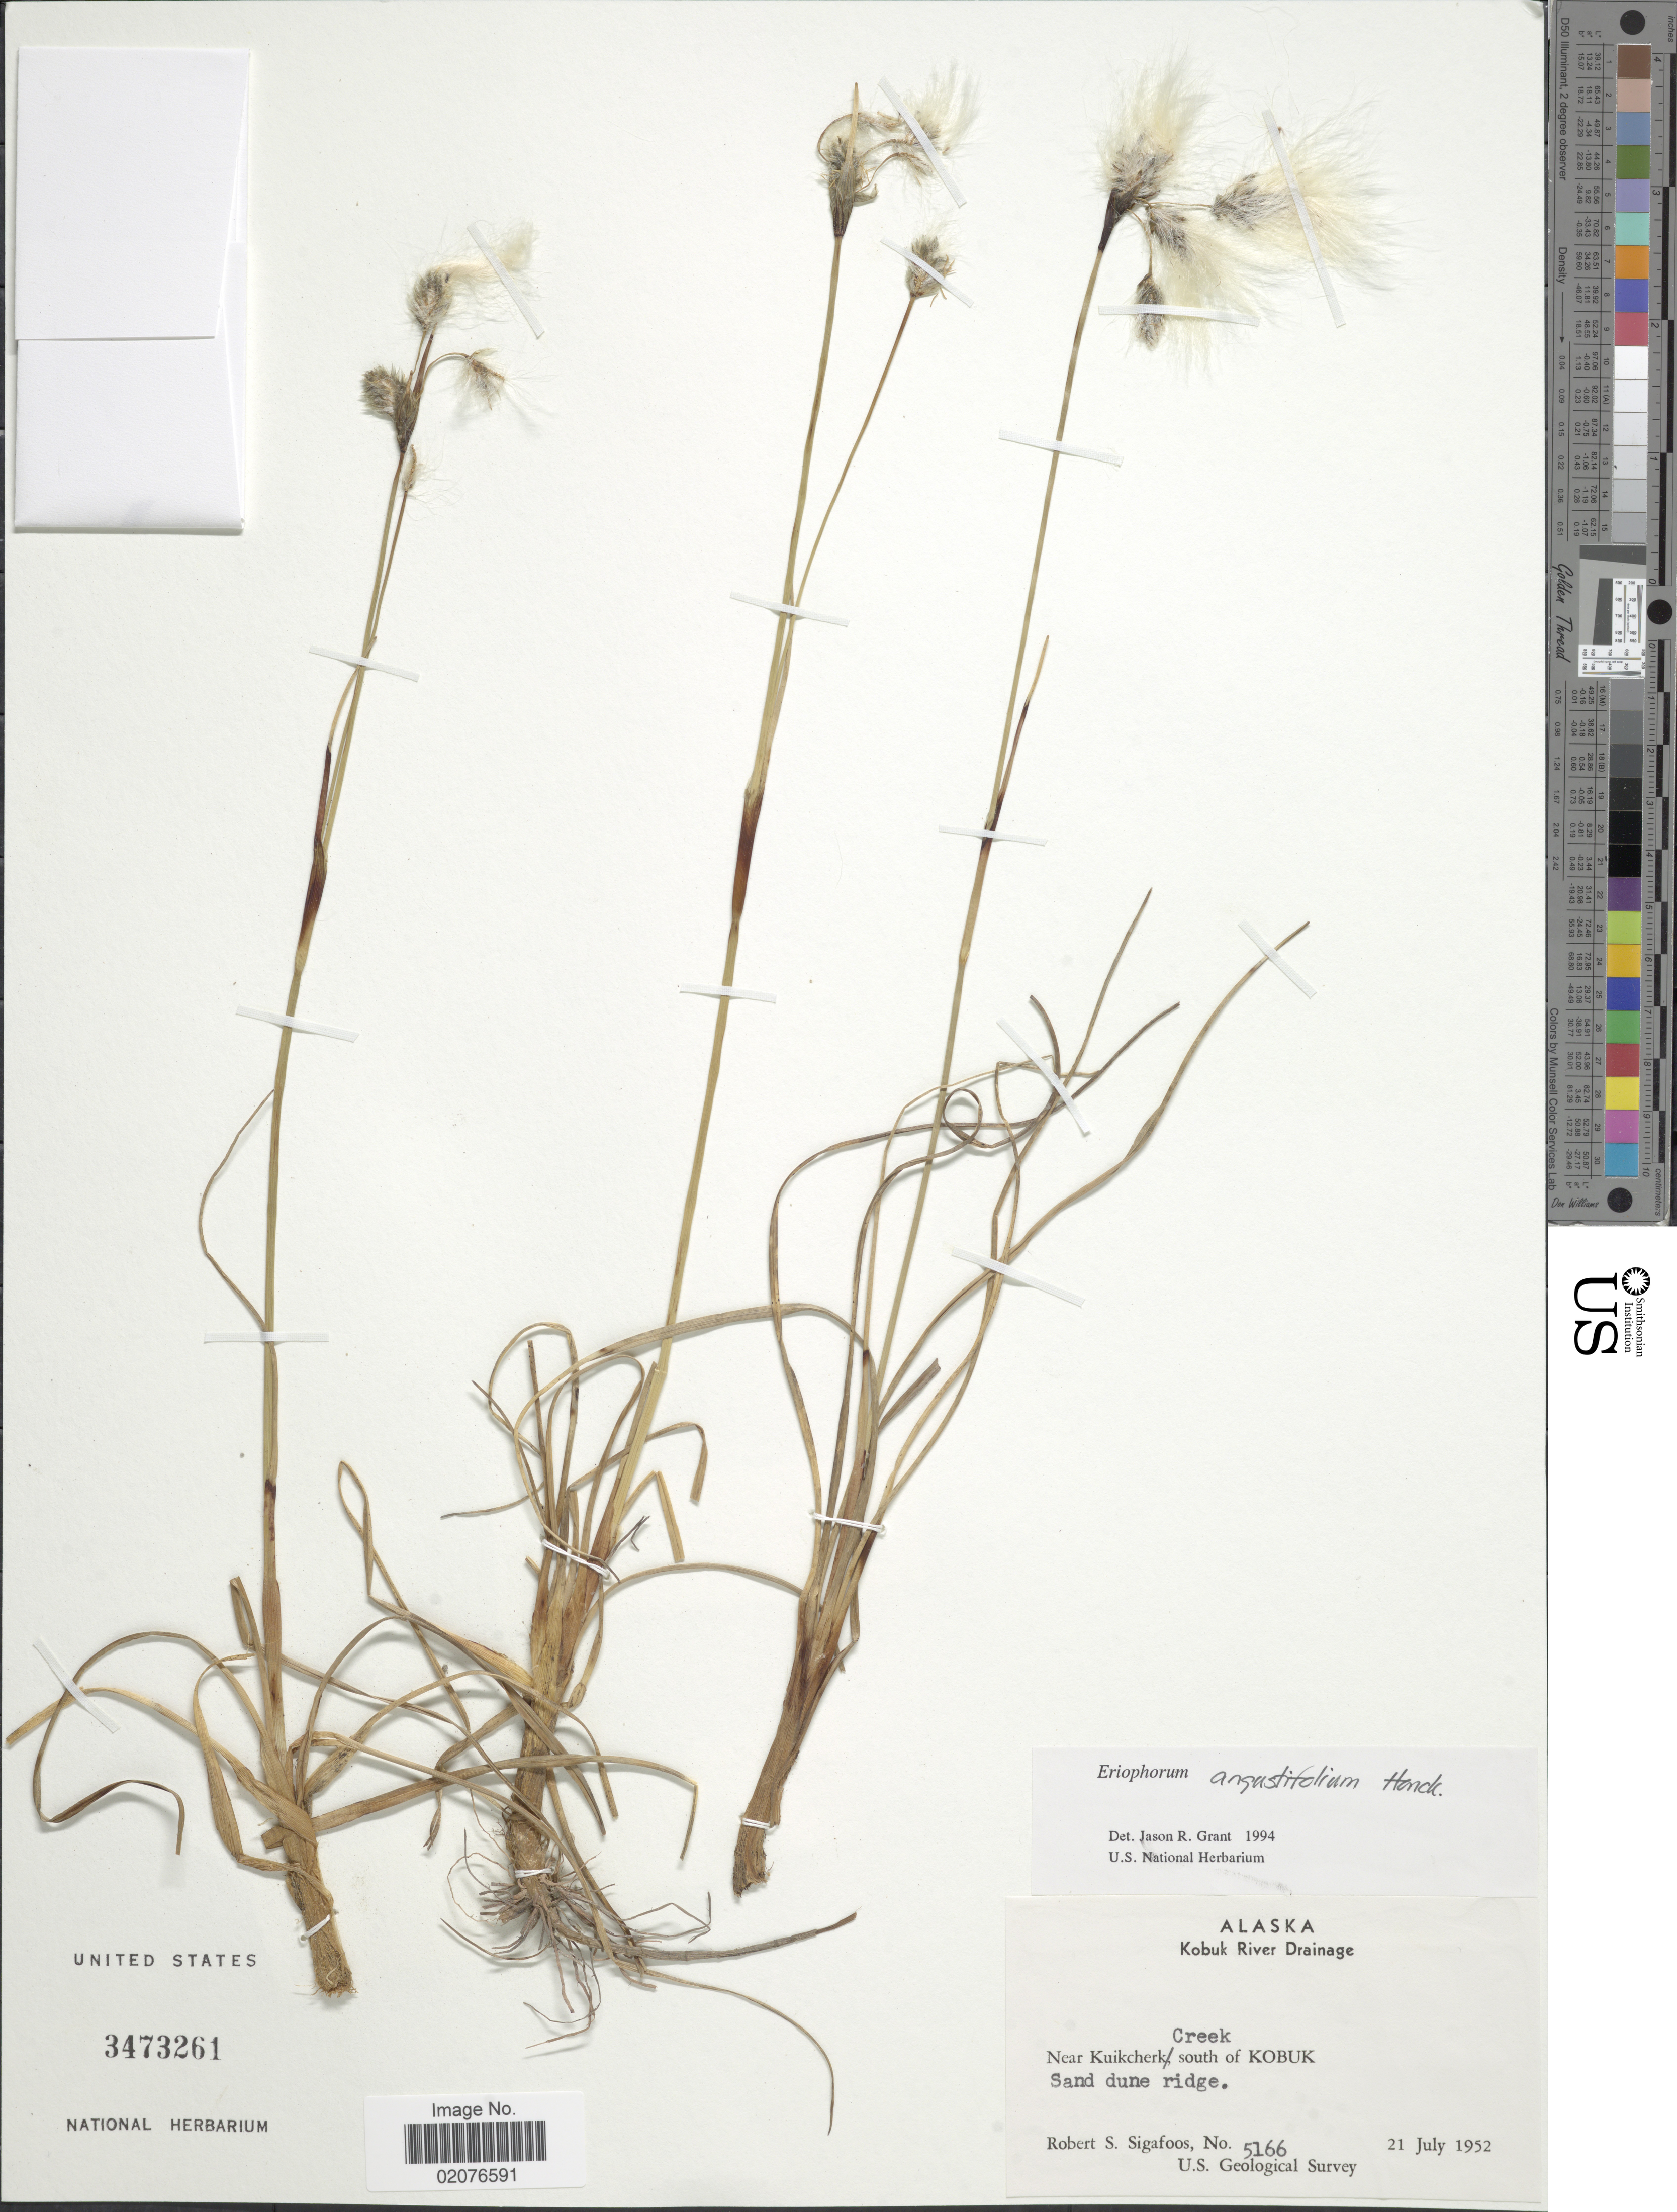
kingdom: Plantae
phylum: Tracheophyta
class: Liliopsida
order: Poales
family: Cyperaceae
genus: Eriophorum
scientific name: Eriophorum angustifolium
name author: Honck.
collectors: R. Sigafoos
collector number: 5166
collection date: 1952-07-21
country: United States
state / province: Alaska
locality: Kobuk River Drainage, Near Kuikcherk Creek south of Kobuk. Sand dune ridge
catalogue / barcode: US 3473261